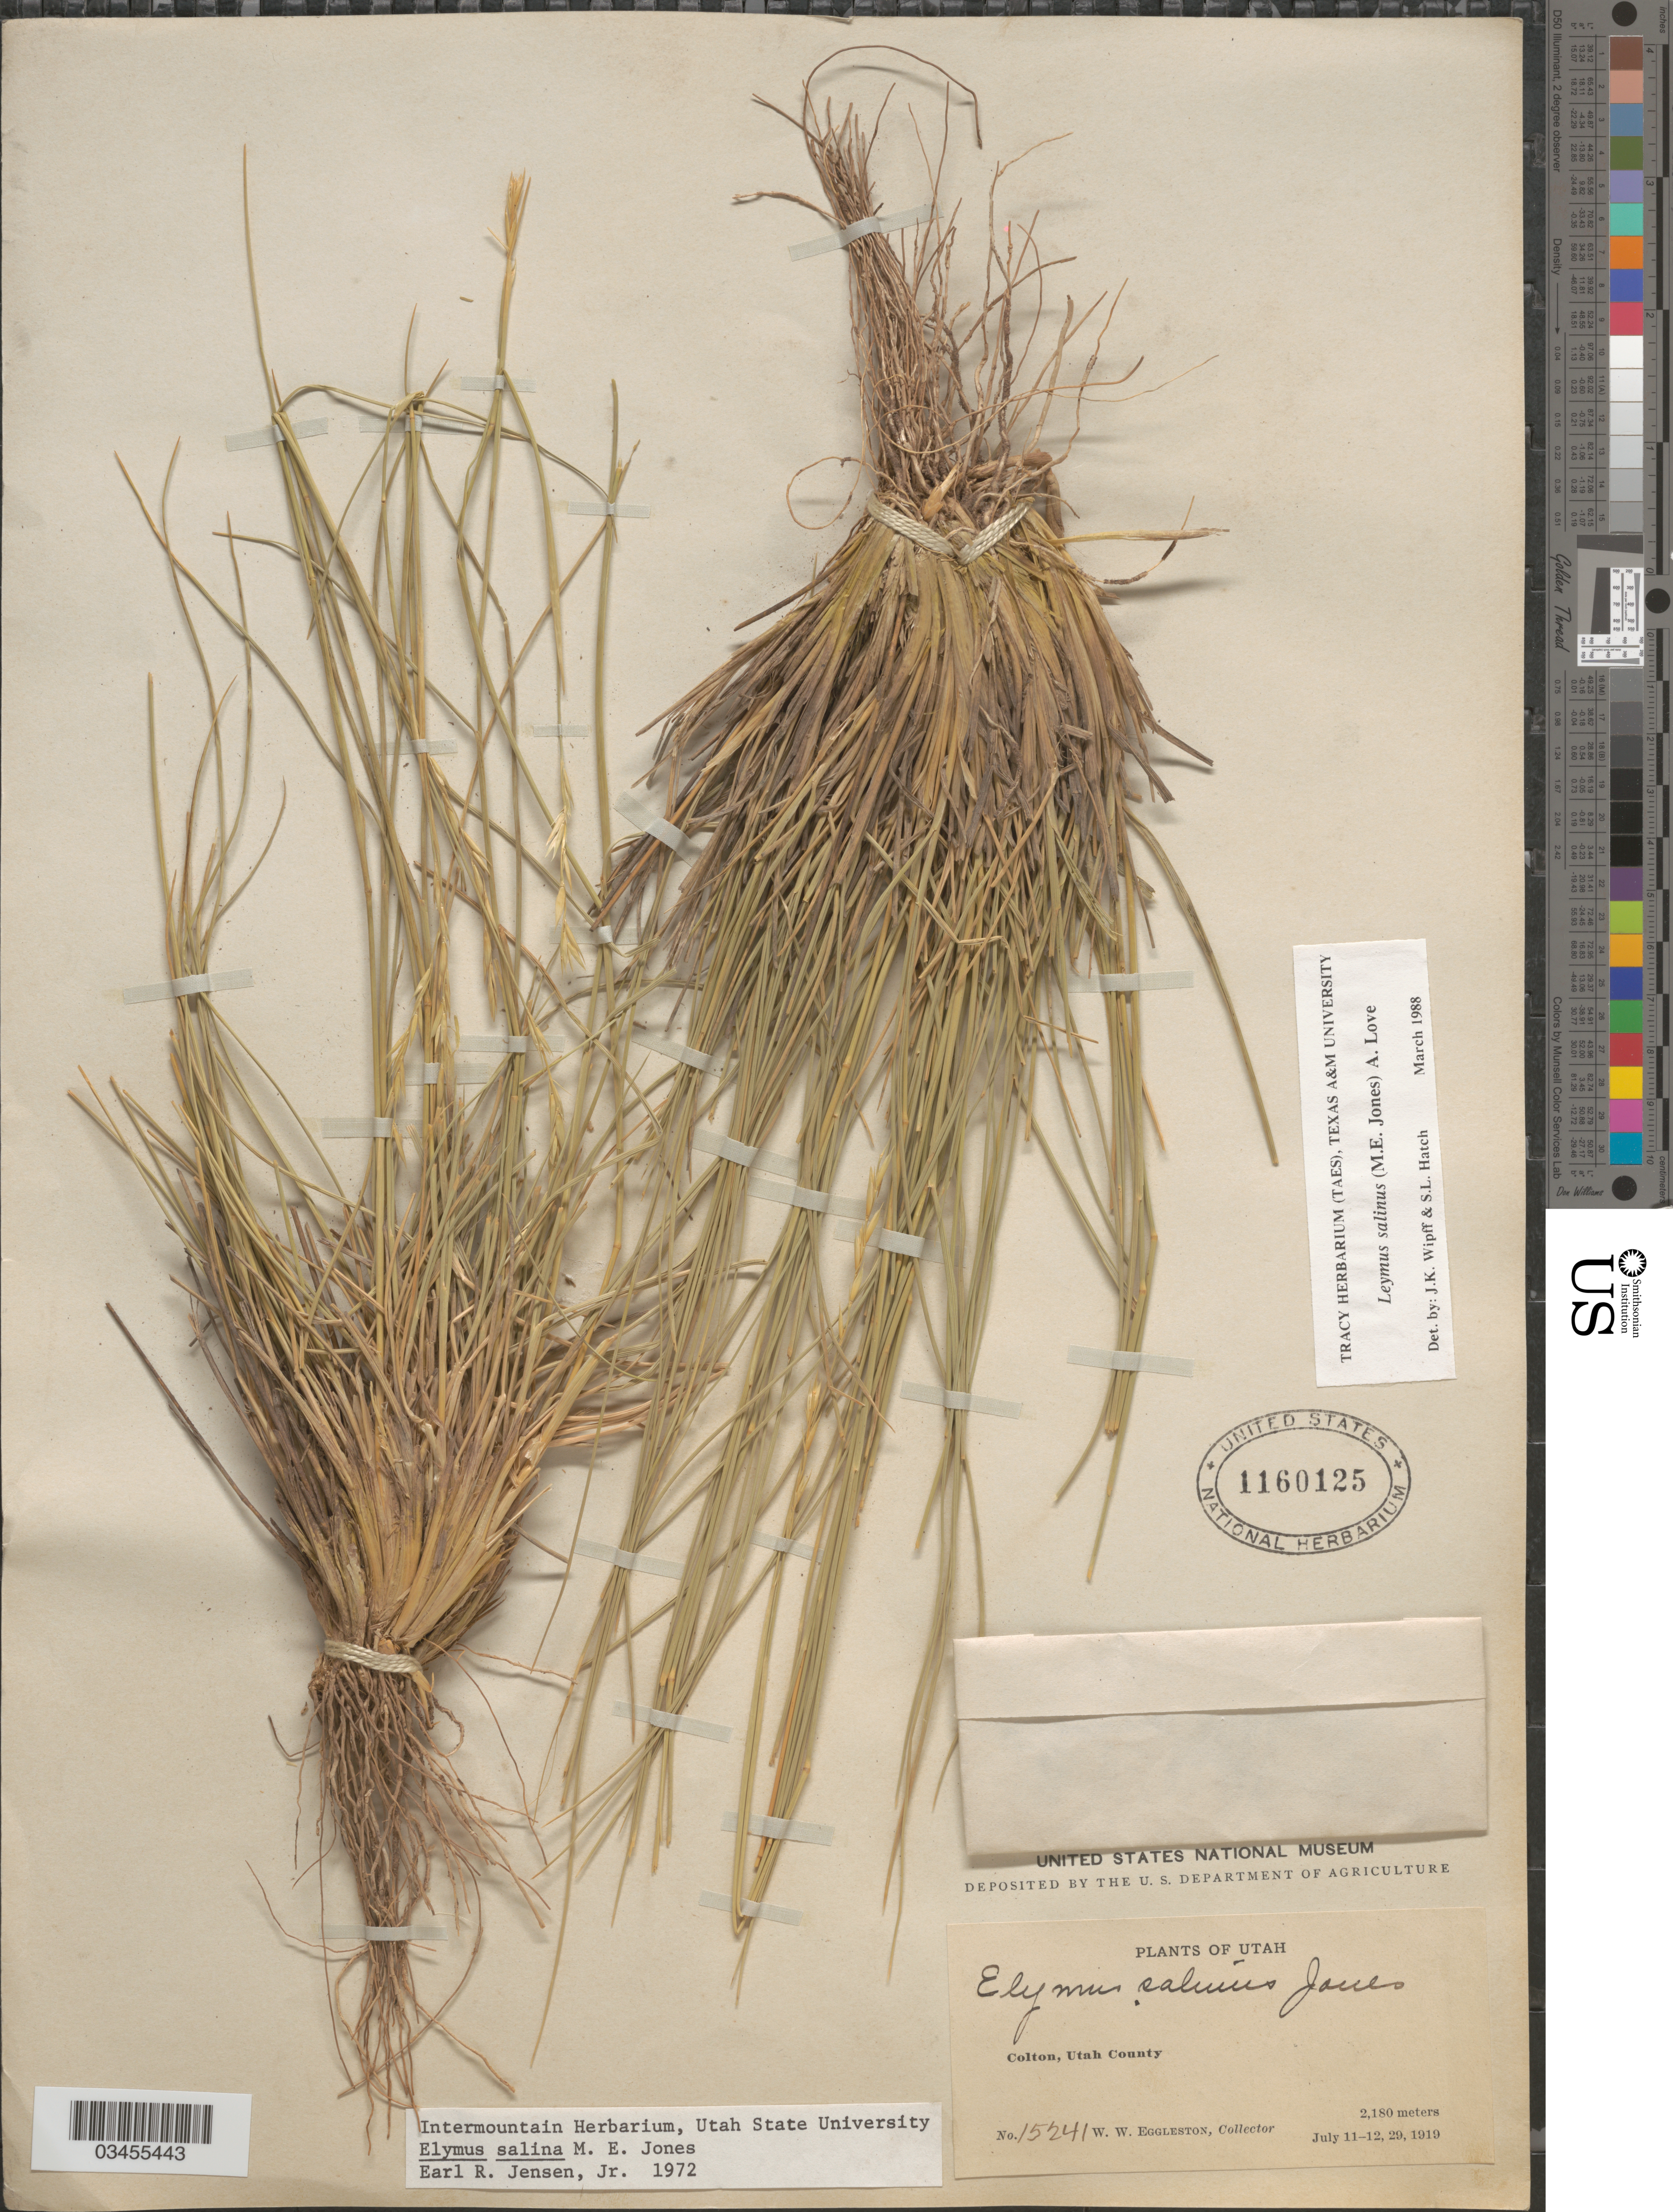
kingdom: Plantae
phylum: Tracheophyta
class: Liliopsida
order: Poales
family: Poaceae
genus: Leymus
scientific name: Leymus salina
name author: (M.E. Jones) Á. Löve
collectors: W. W. Eggleston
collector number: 15241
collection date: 1919-07-11/1919-07-29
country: United States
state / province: Utah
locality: Colton, Utah County.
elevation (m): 2180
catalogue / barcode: US 1160125